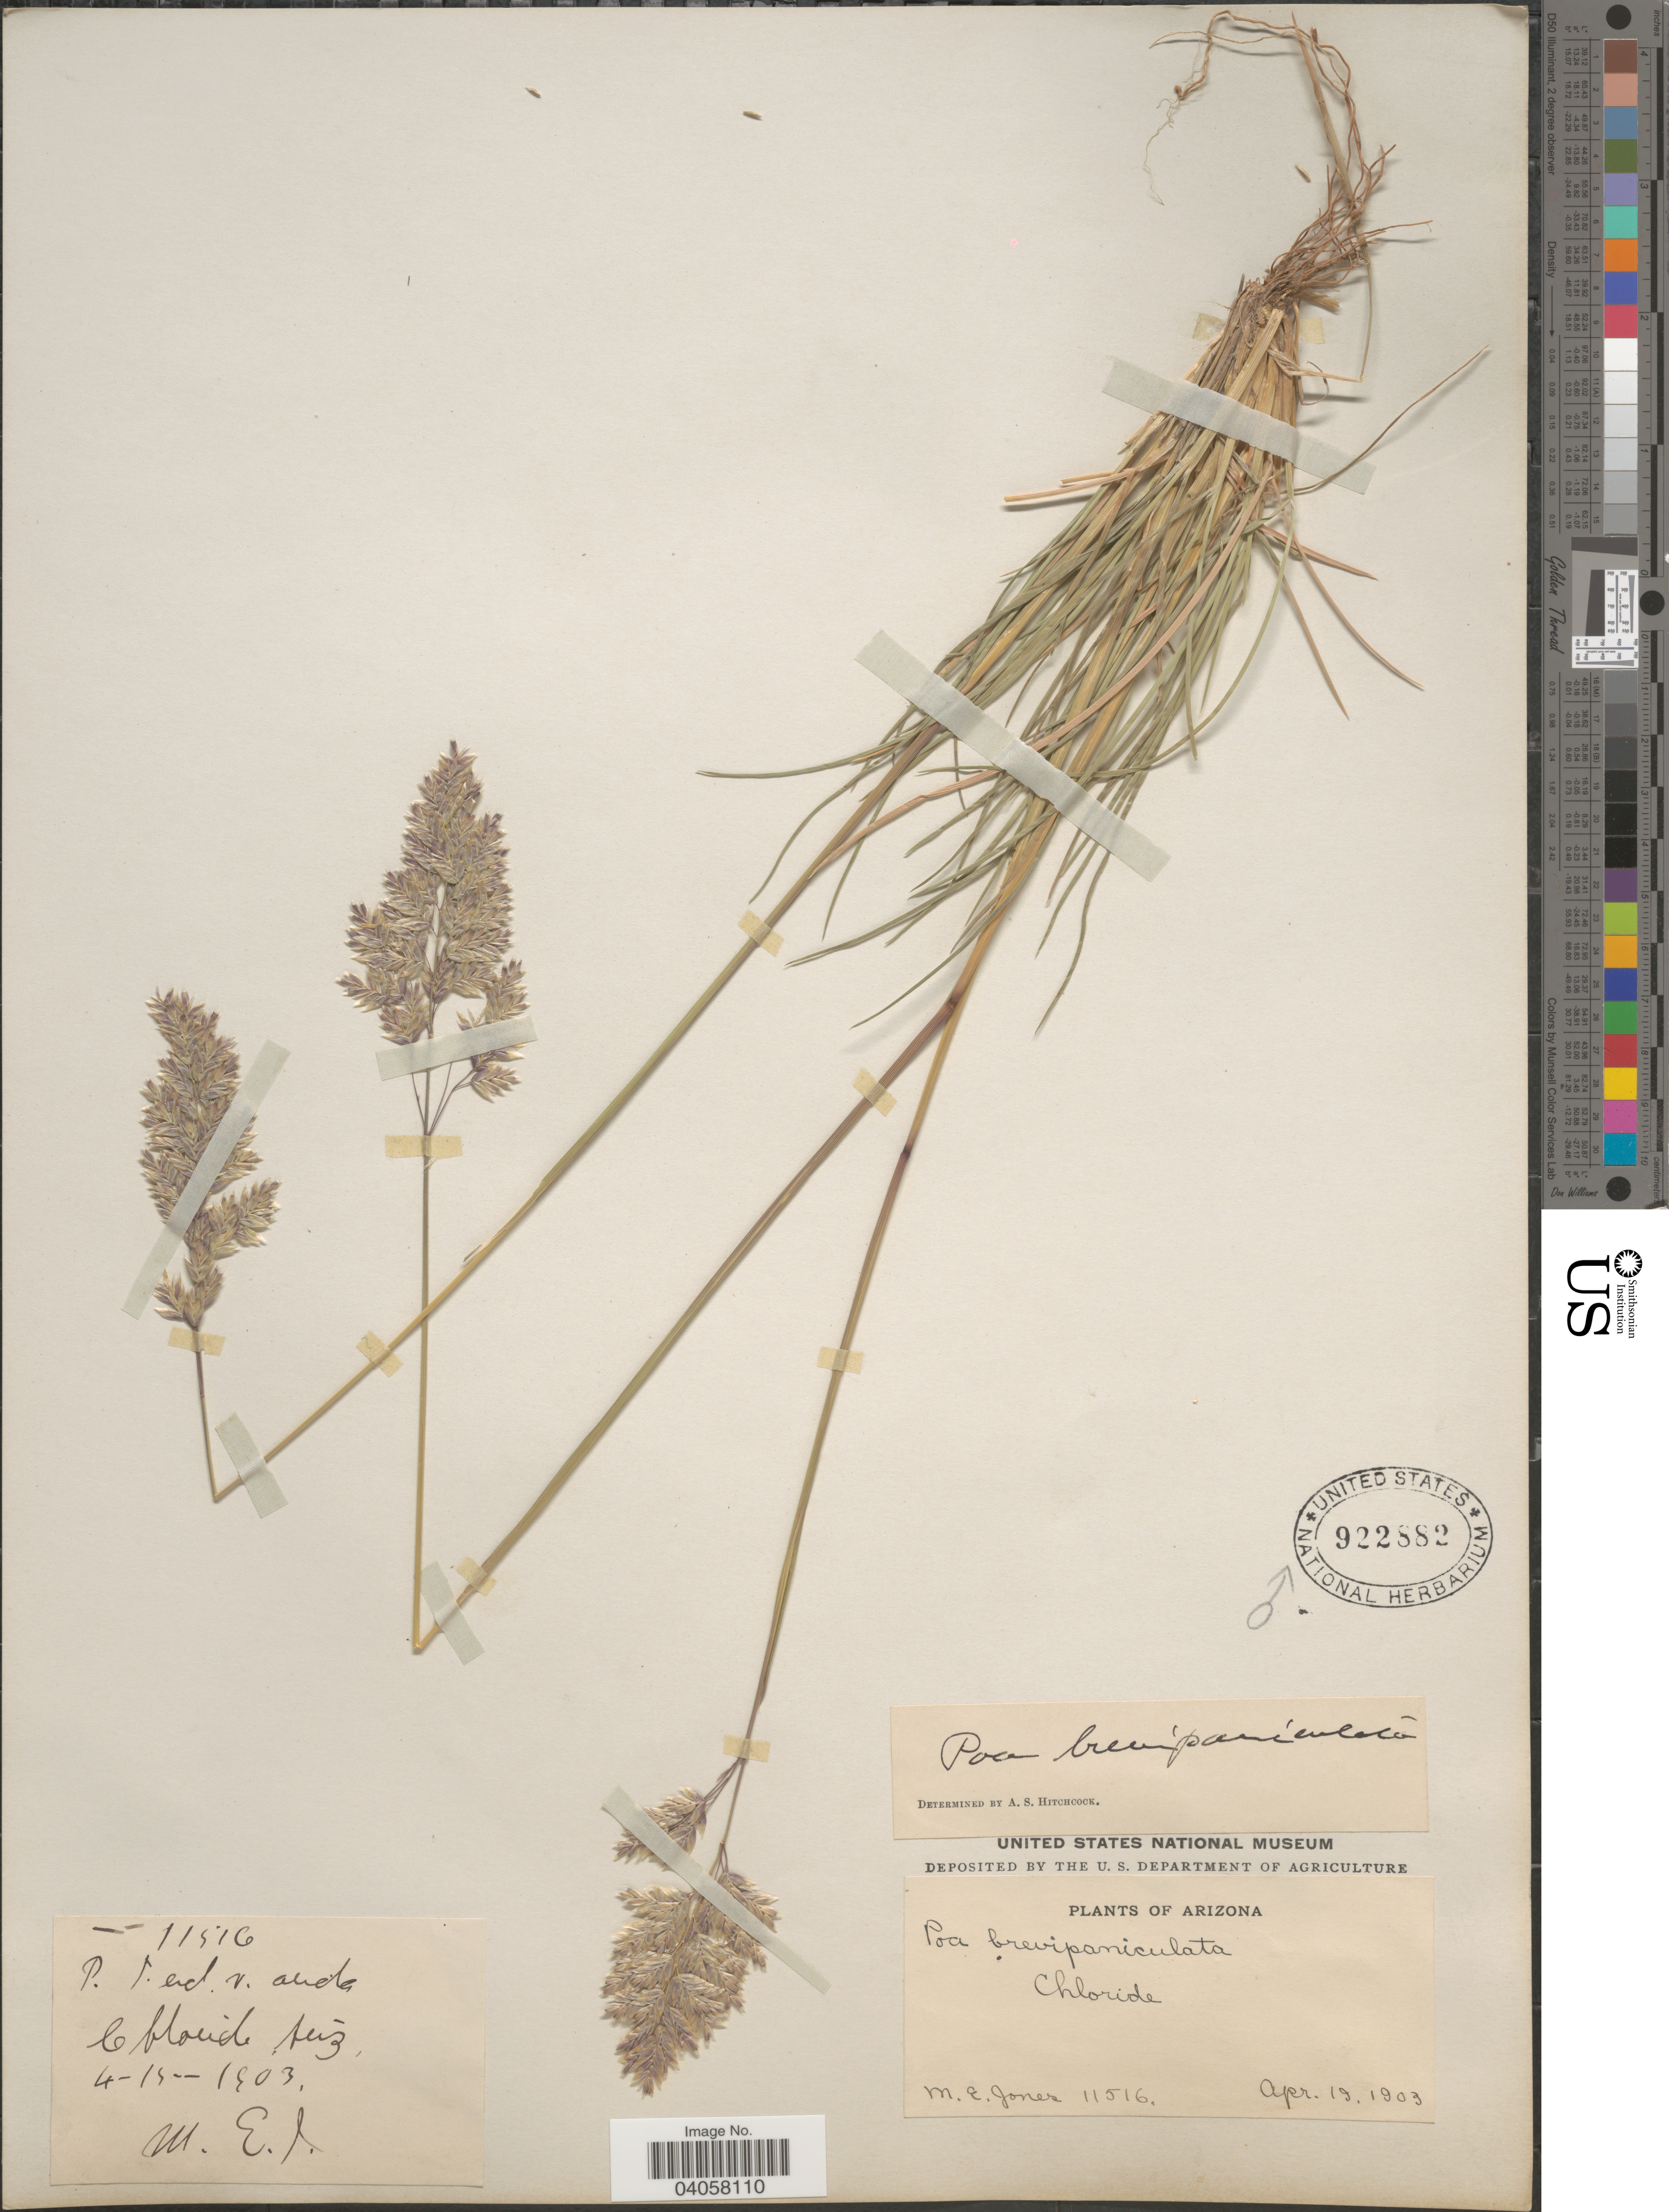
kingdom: Plantae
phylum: Tracheophyta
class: Liliopsida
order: Poales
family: Poaceae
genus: Poa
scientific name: Poa fendleriana subsp. longiligula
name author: (Scribn. & T.A. Williams) Soreng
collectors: M. E. Jones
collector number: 11516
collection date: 1903-04-19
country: United States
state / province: Arizona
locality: Chloride.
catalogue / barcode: US 922882